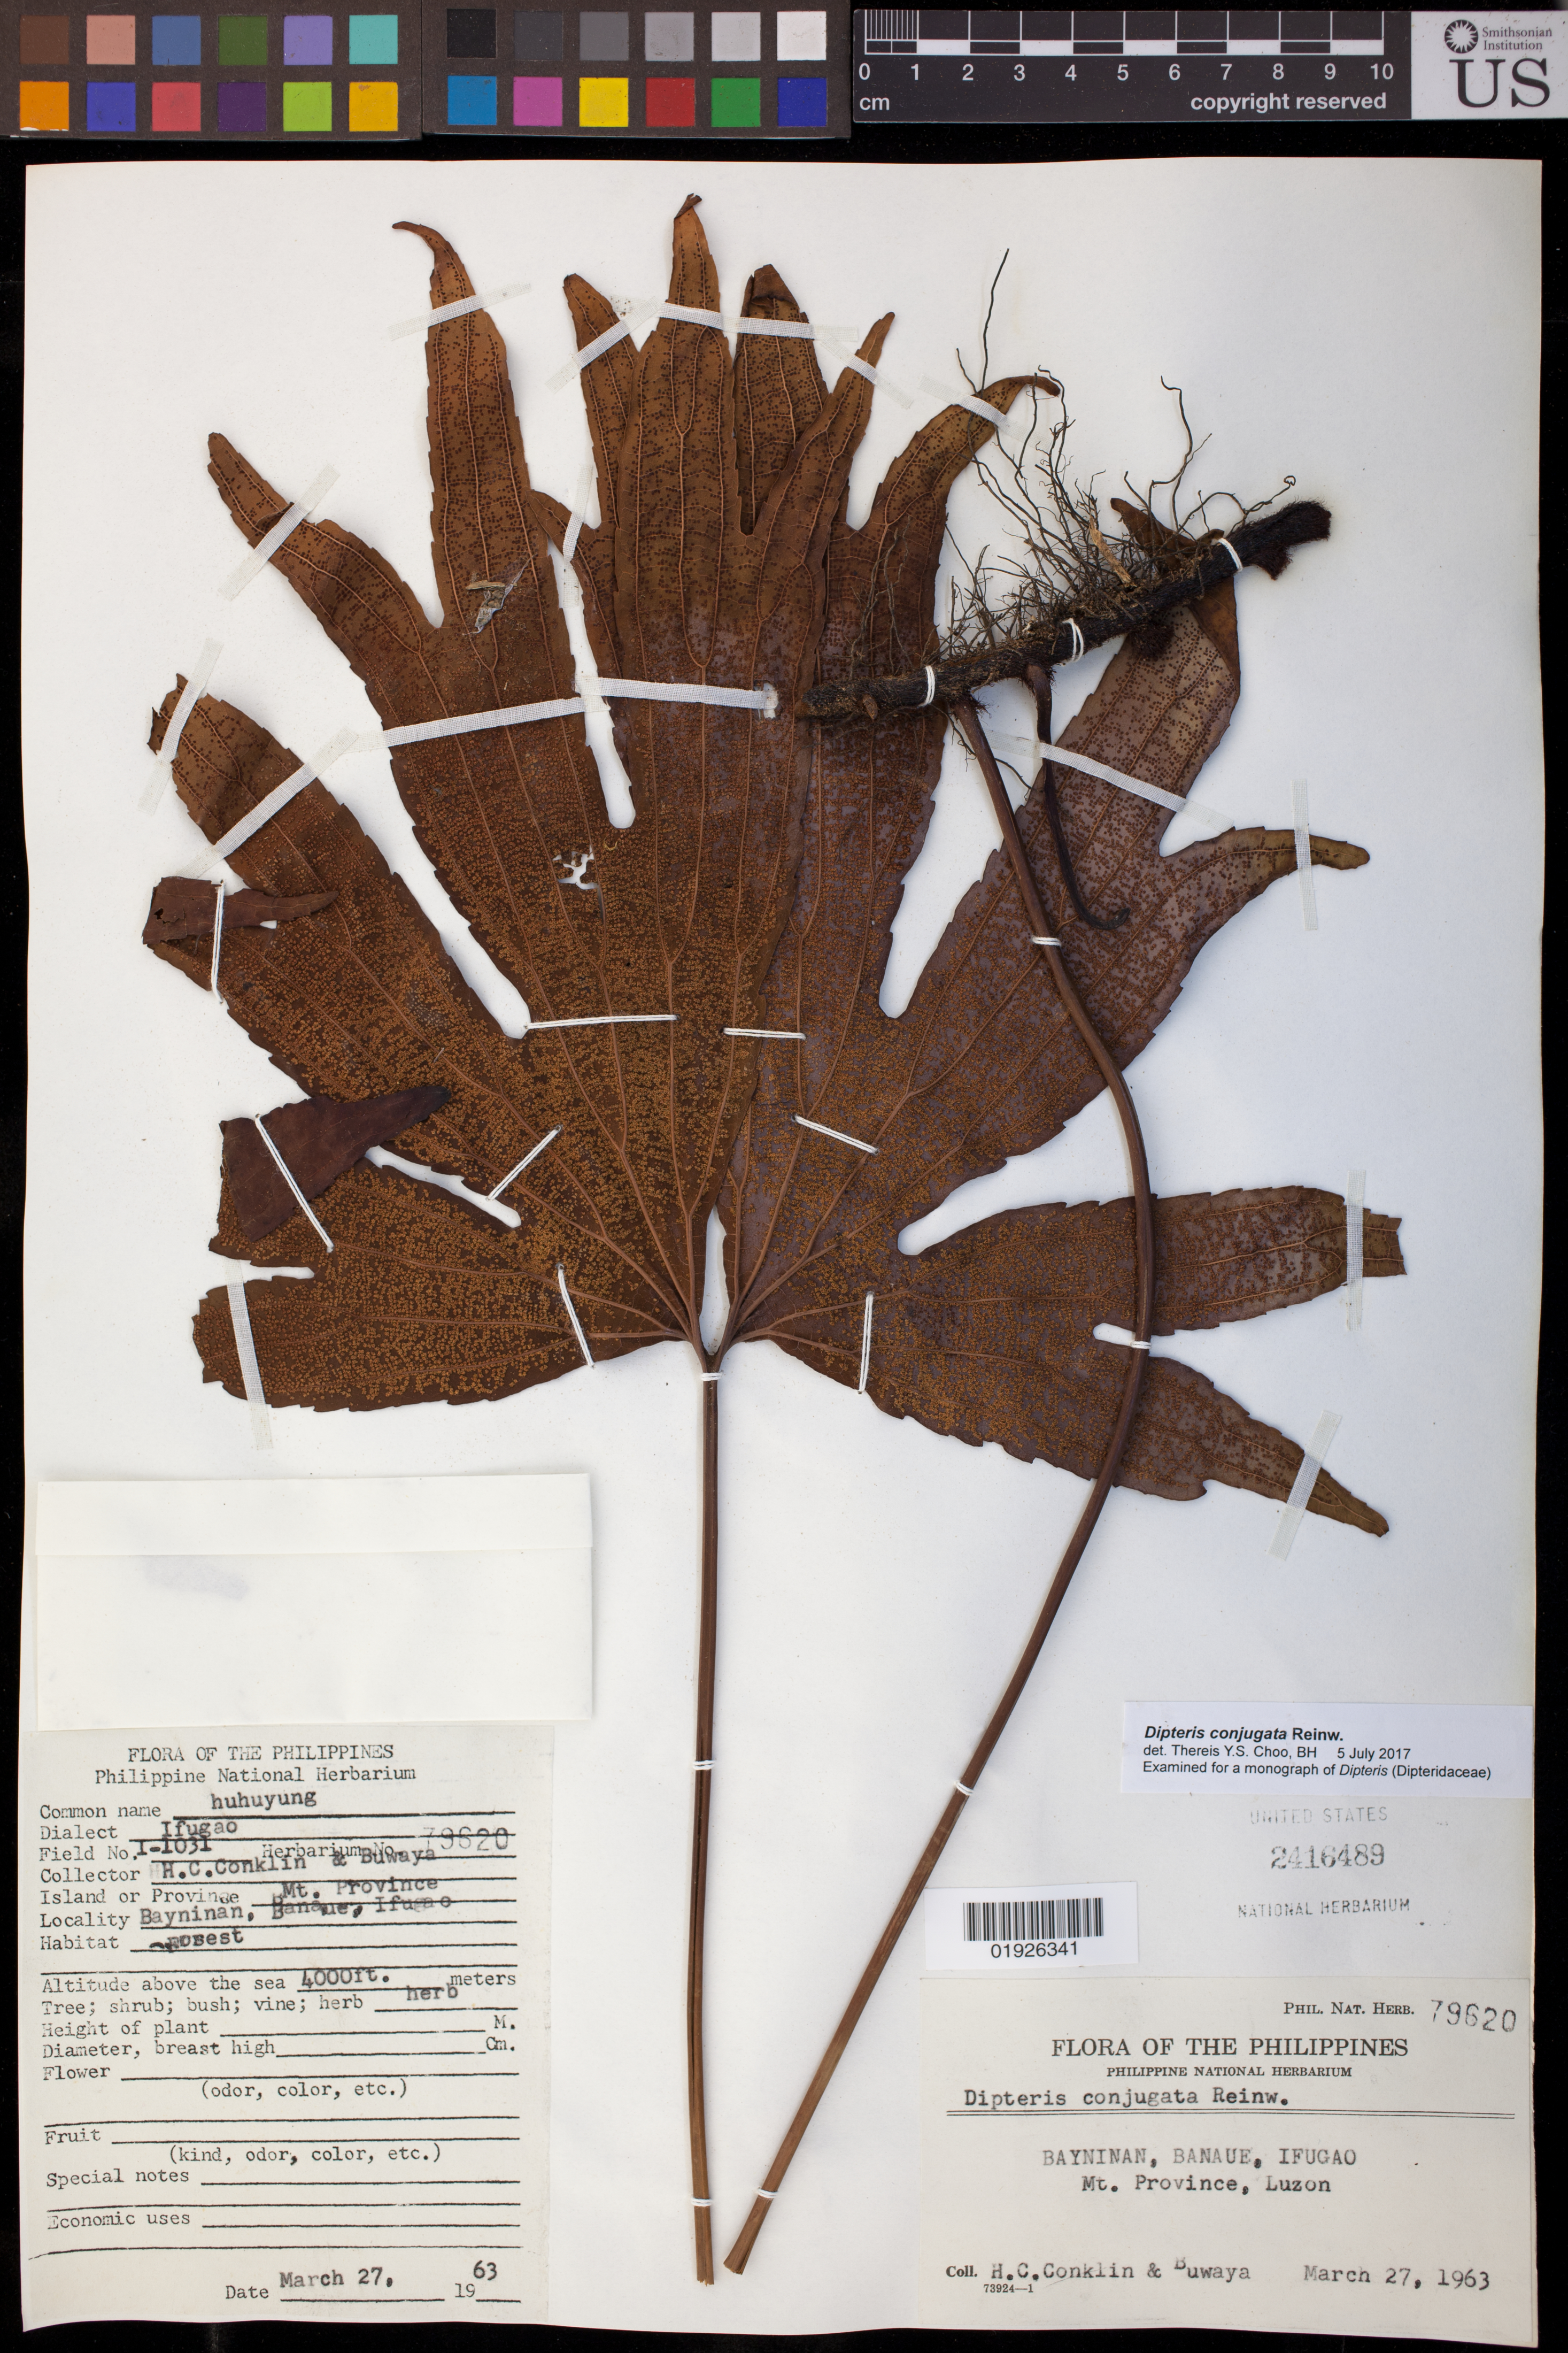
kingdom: Plantae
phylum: Tracheophyta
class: Polypodiopsida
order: Gleicheniales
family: Dipteridaceae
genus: Dipteris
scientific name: Dipteris conjugata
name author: Reinw.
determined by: Choo, Thereis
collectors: H. Conklin & -. Buwaya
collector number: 79620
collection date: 1963-03-27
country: Philippines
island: Luzon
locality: Bayninan, Banaue, Ifugao, Mt. Province, Luzon.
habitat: Forest.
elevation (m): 1219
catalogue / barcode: US 2416489